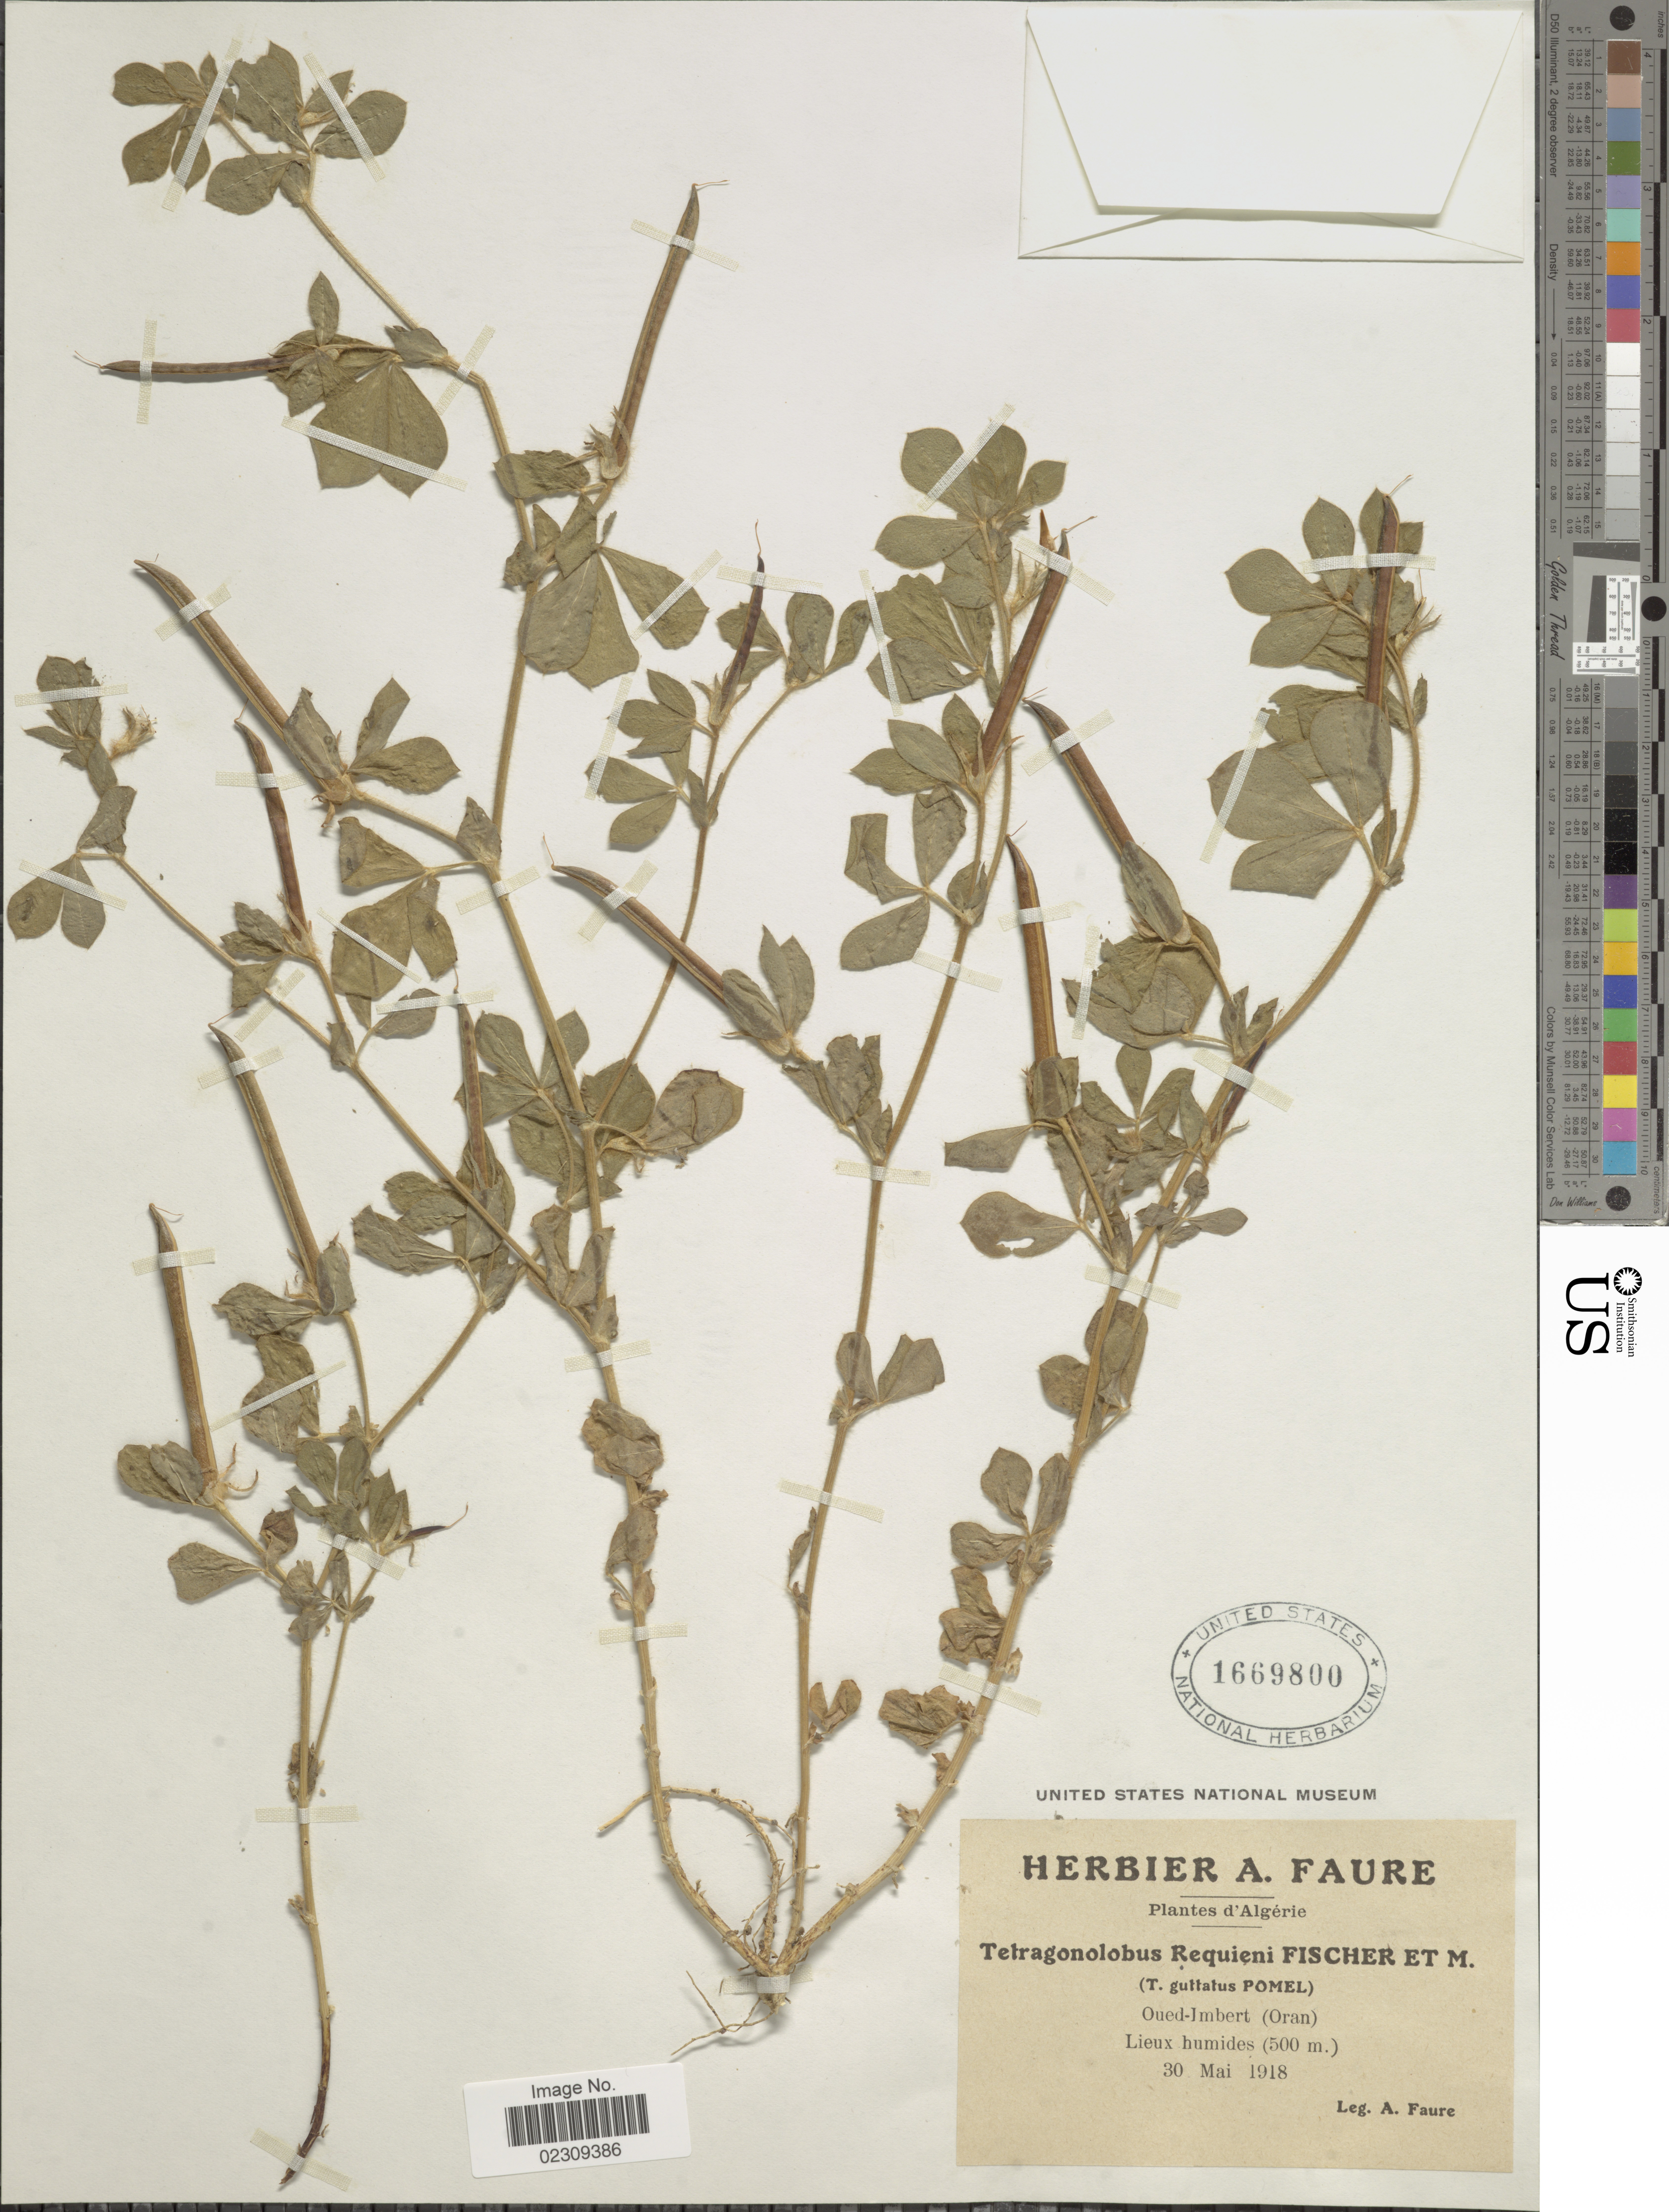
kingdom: Plantae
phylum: Tracheophyta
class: Magnoliopsida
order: Fabales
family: Fabaceae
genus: Tetragonolobus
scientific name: Tetragonolobus requienii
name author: (Sanguin.) Sanguin.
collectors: A. Faure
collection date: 1918-05-30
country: Algeria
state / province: Oran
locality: Oued-Imbert (Oran)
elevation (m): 500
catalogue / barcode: US 1669800